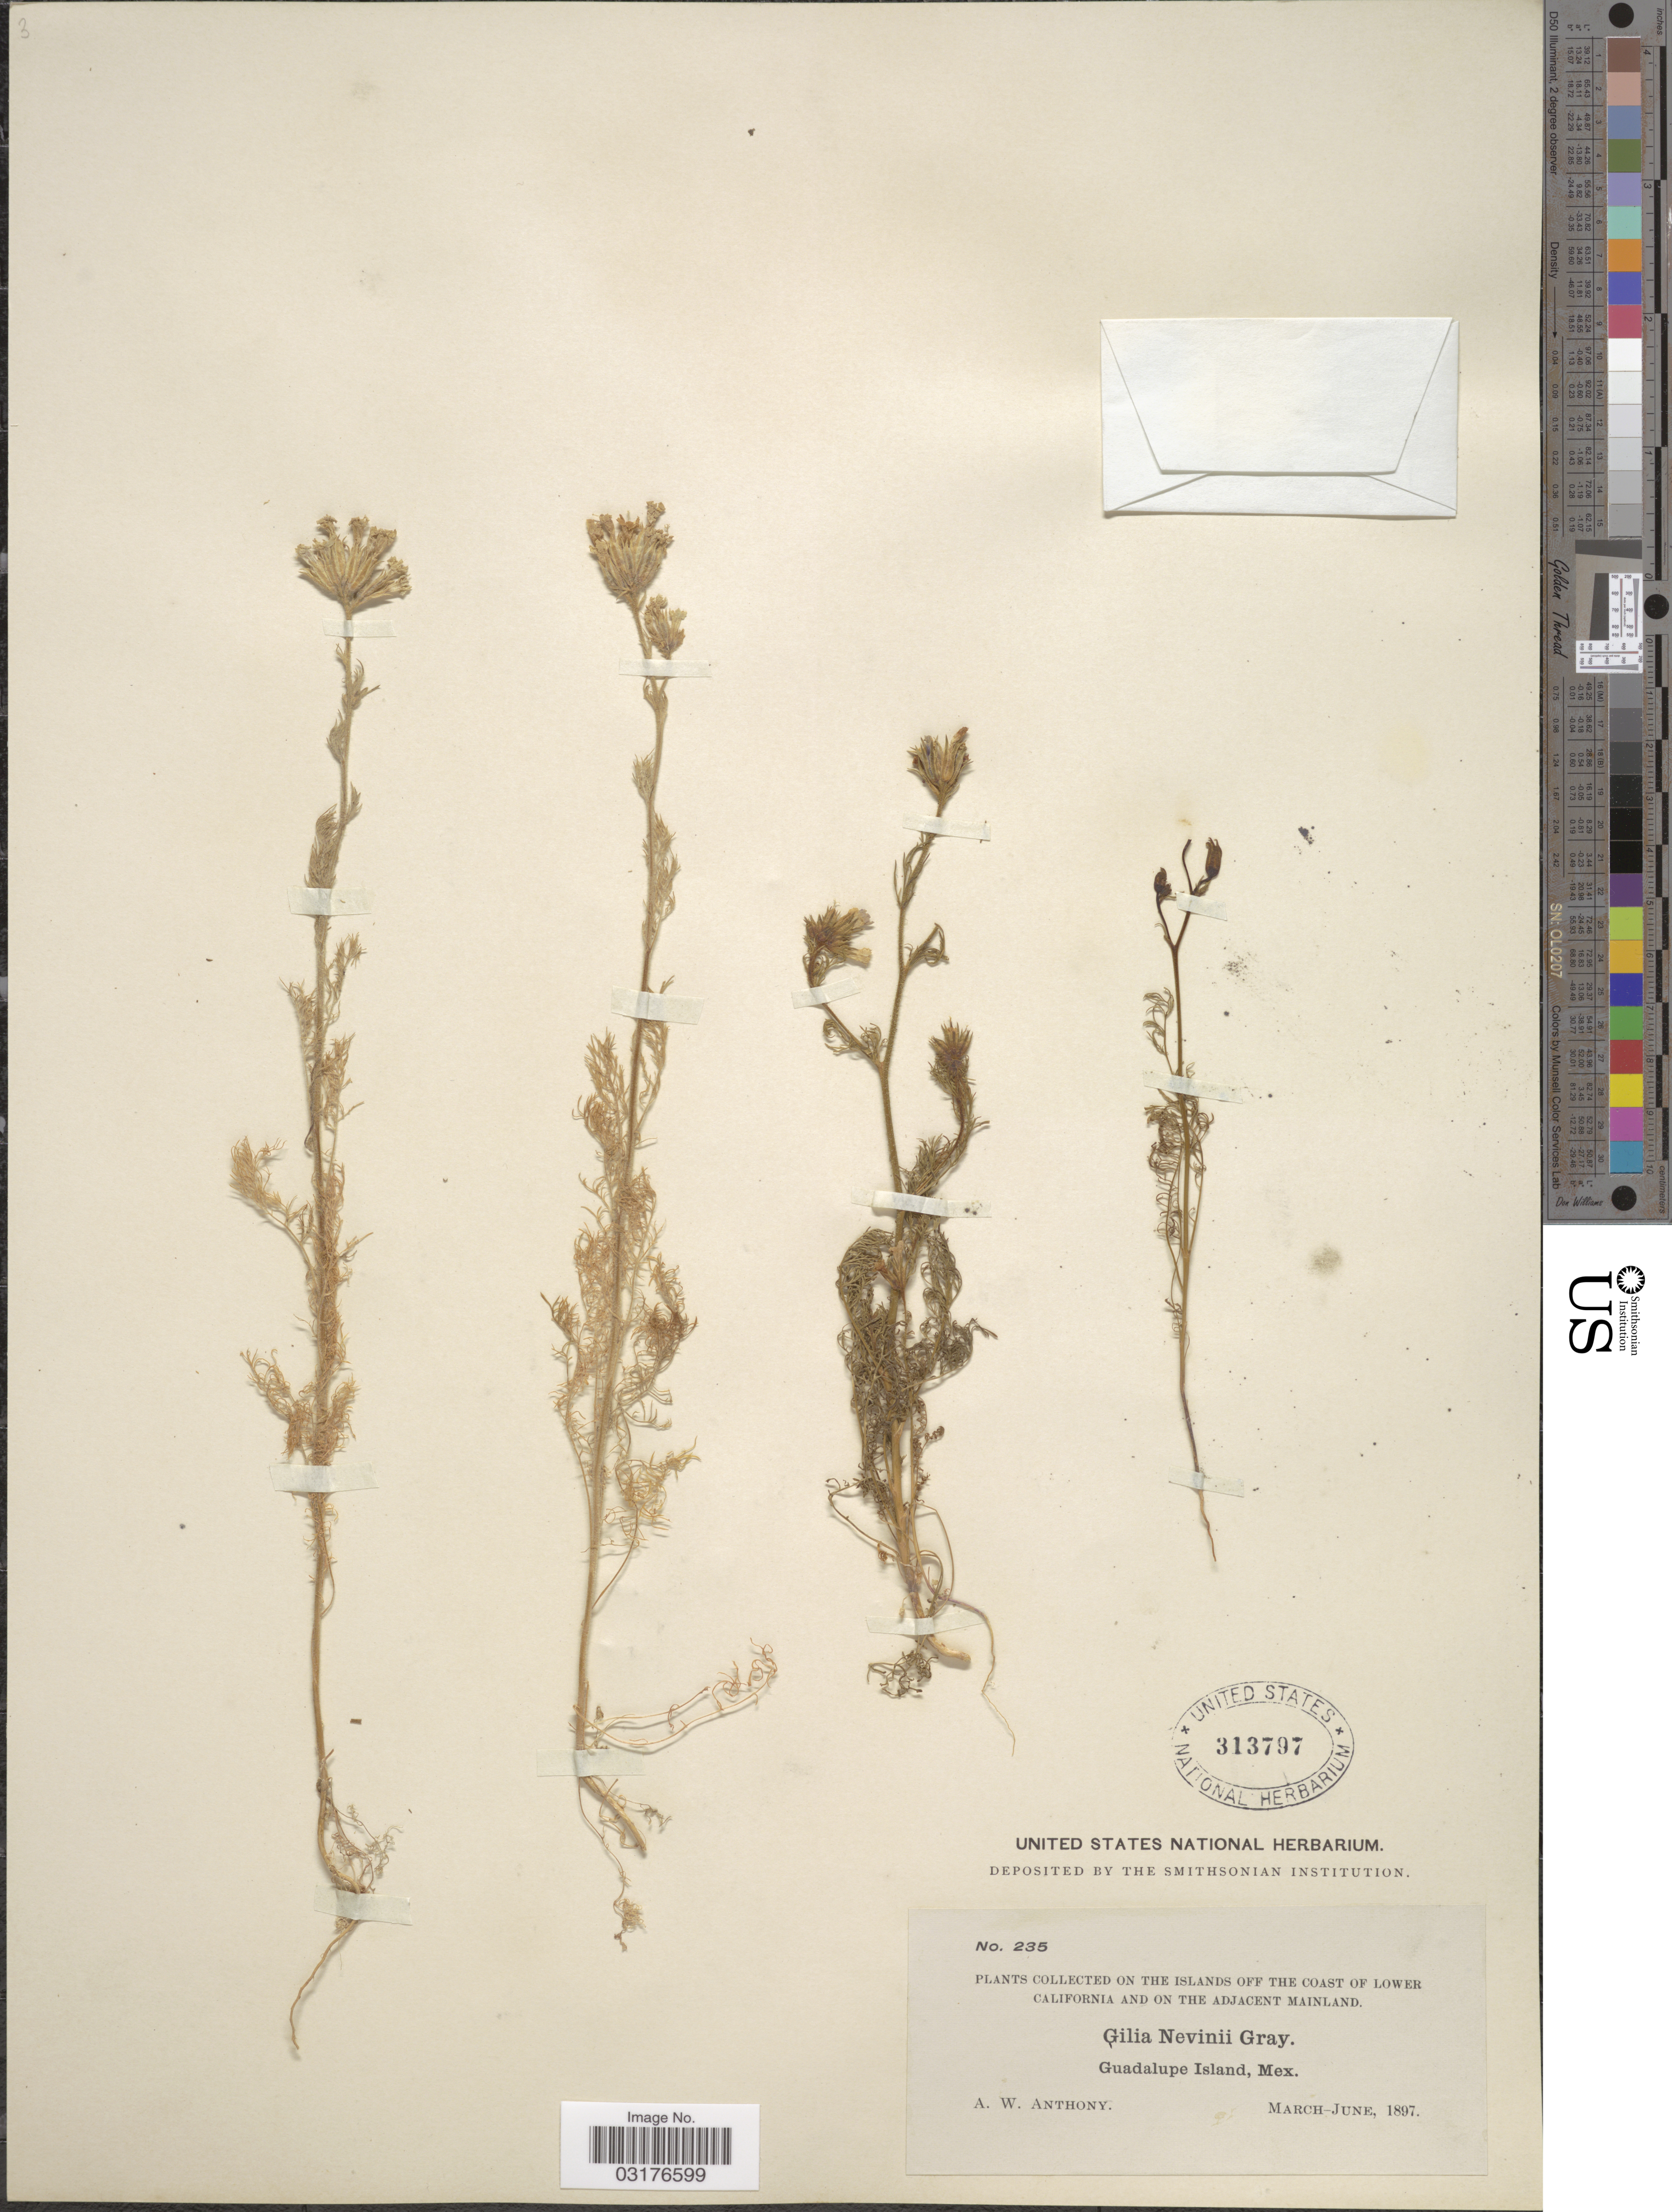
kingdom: Plantae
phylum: Tracheophyta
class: Magnoliopsida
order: Ericales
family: Polemoniaceae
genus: Gilia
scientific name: Gilia nevinii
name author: A. Gray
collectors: A. W. Anthony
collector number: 235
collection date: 1897-03/1897-06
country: Mexico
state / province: Baja California Norte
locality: On the Islands off the coast of Lower California and on the adjacent mainland. Guadalupe Island.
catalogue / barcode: US 313797